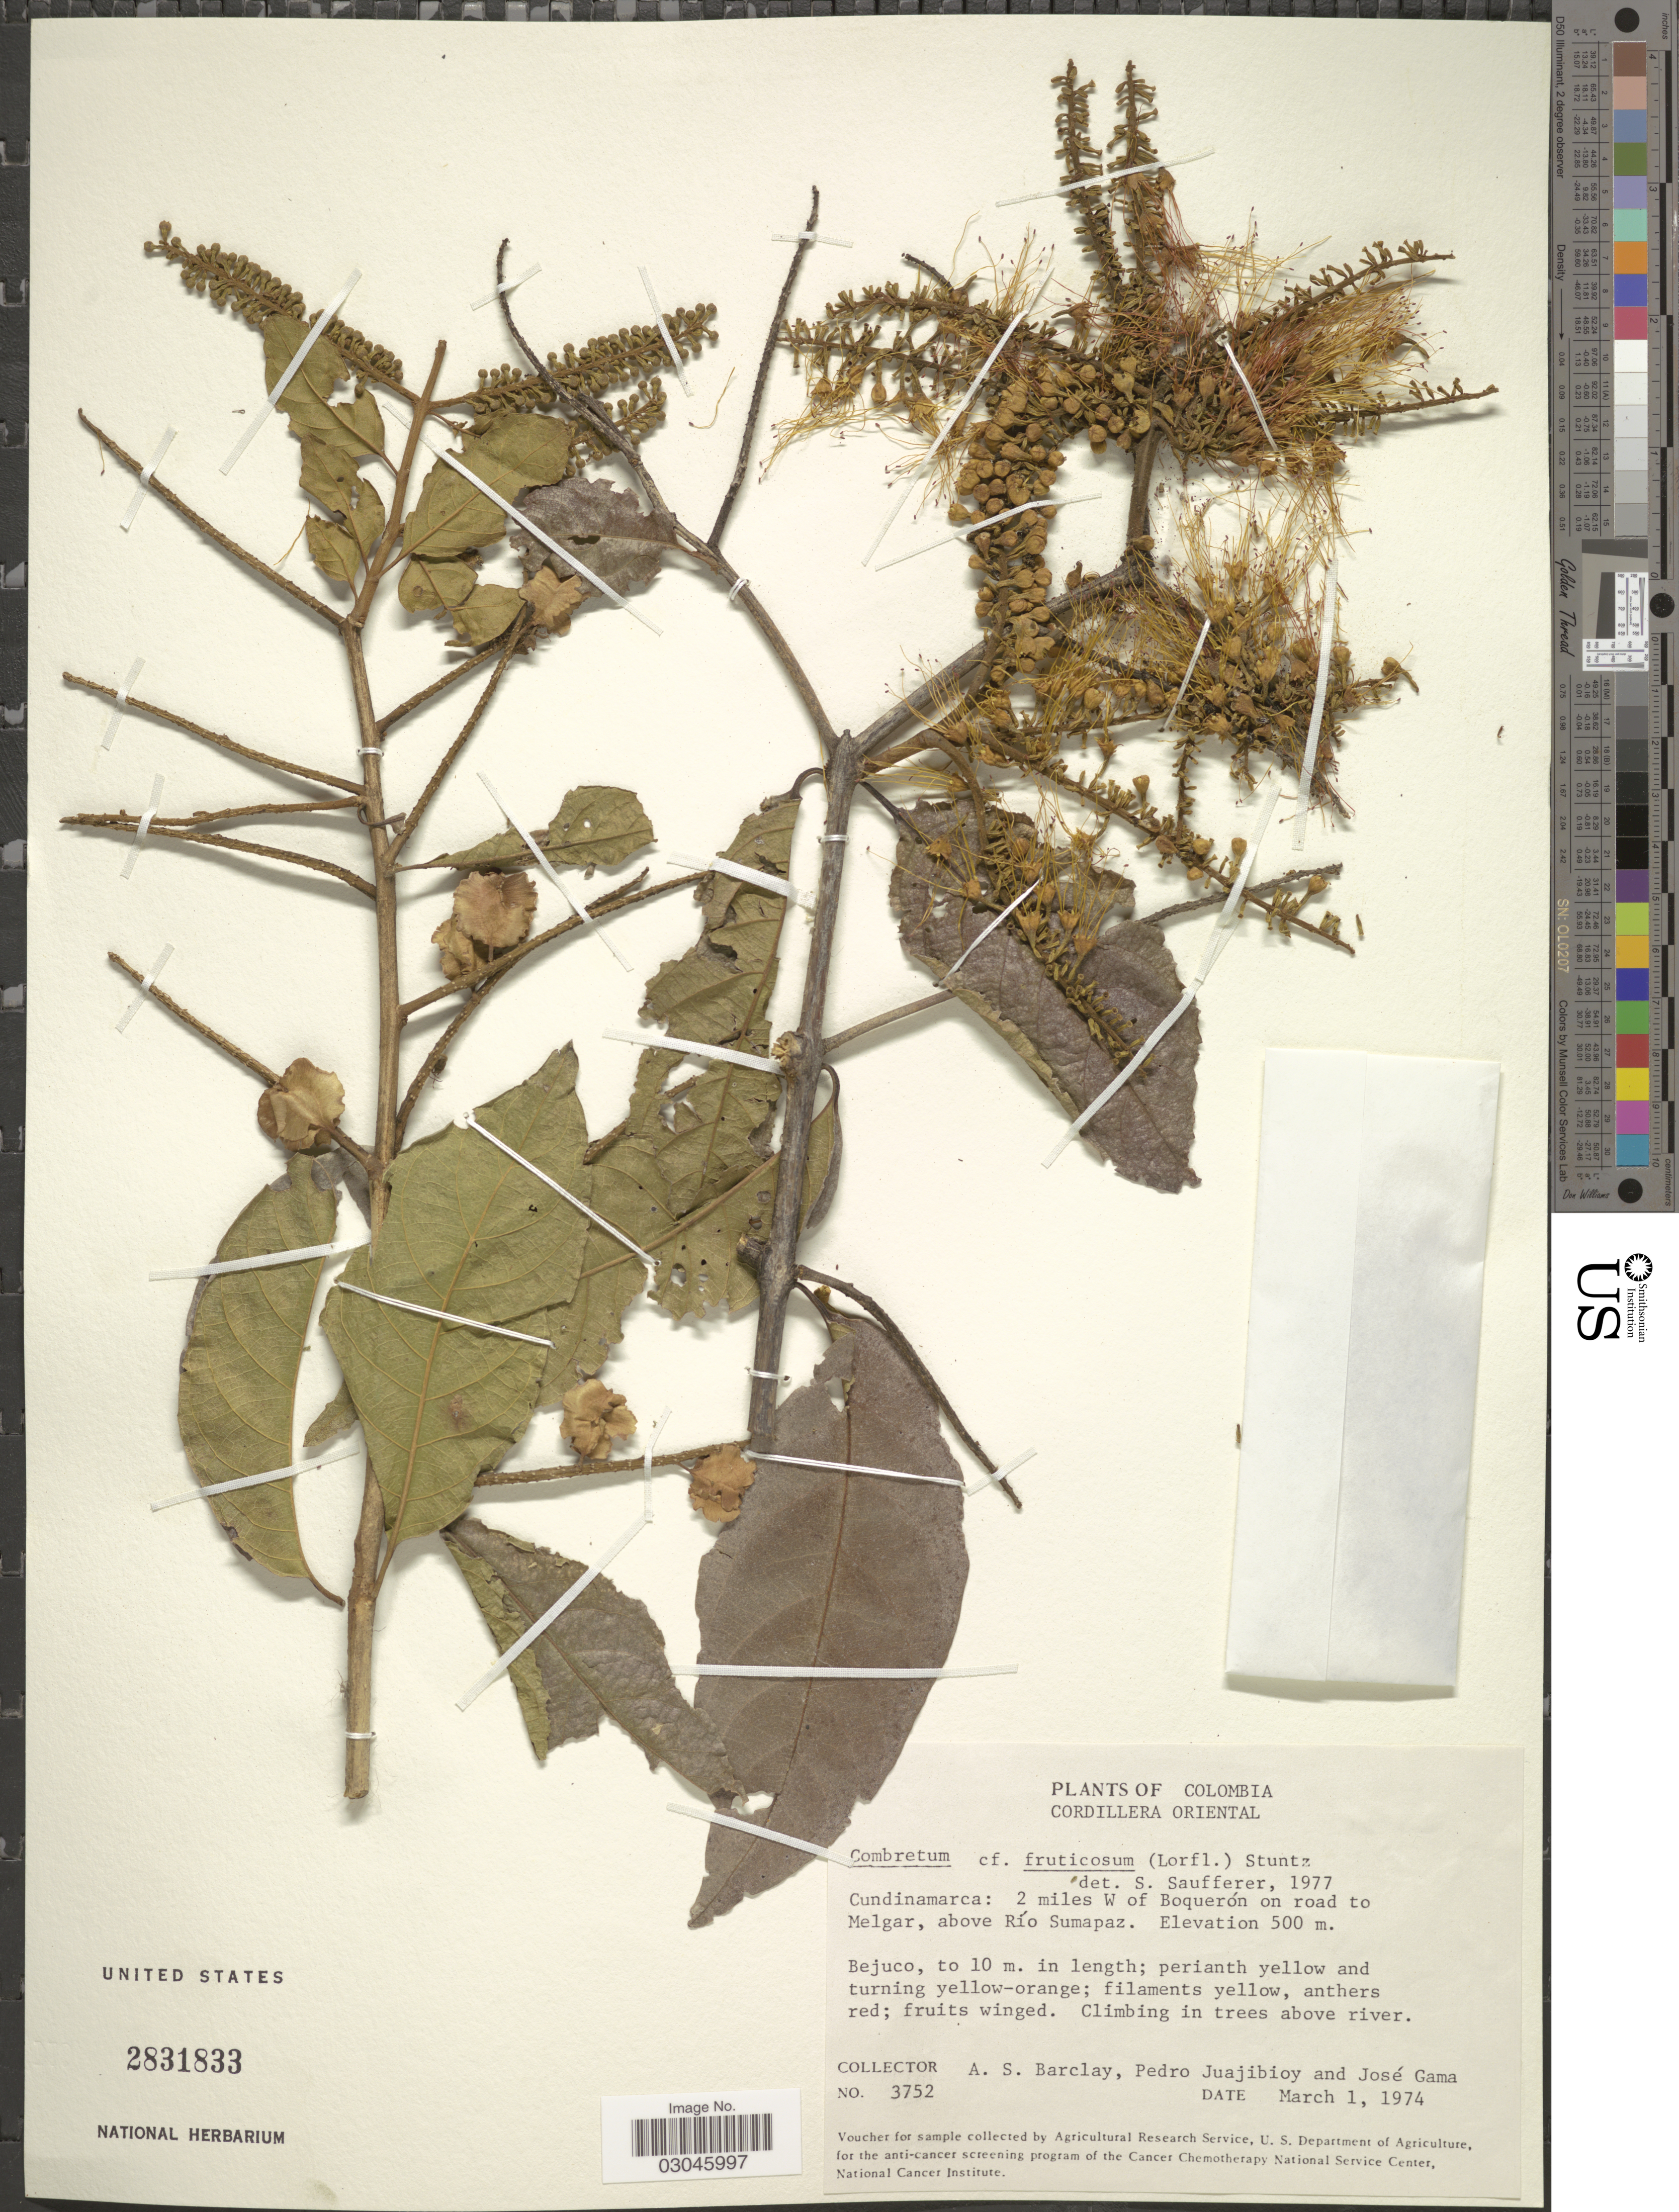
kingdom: Plantae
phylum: Tracheophyta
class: Magnoliopsida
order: Myrtales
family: Combretaceae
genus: Combretum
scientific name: Combretum fruticosum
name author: (Loefl.) Stuntz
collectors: A. S. Barclay, P. Juajibioy & J. Gama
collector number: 3752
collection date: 1974-03-01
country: Colombia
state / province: Cundinamarca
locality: Cordillera Oriental. 2 miles W of Boquerón on road to Melgar, above Río Sumapaz.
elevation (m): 500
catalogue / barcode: US 2831833